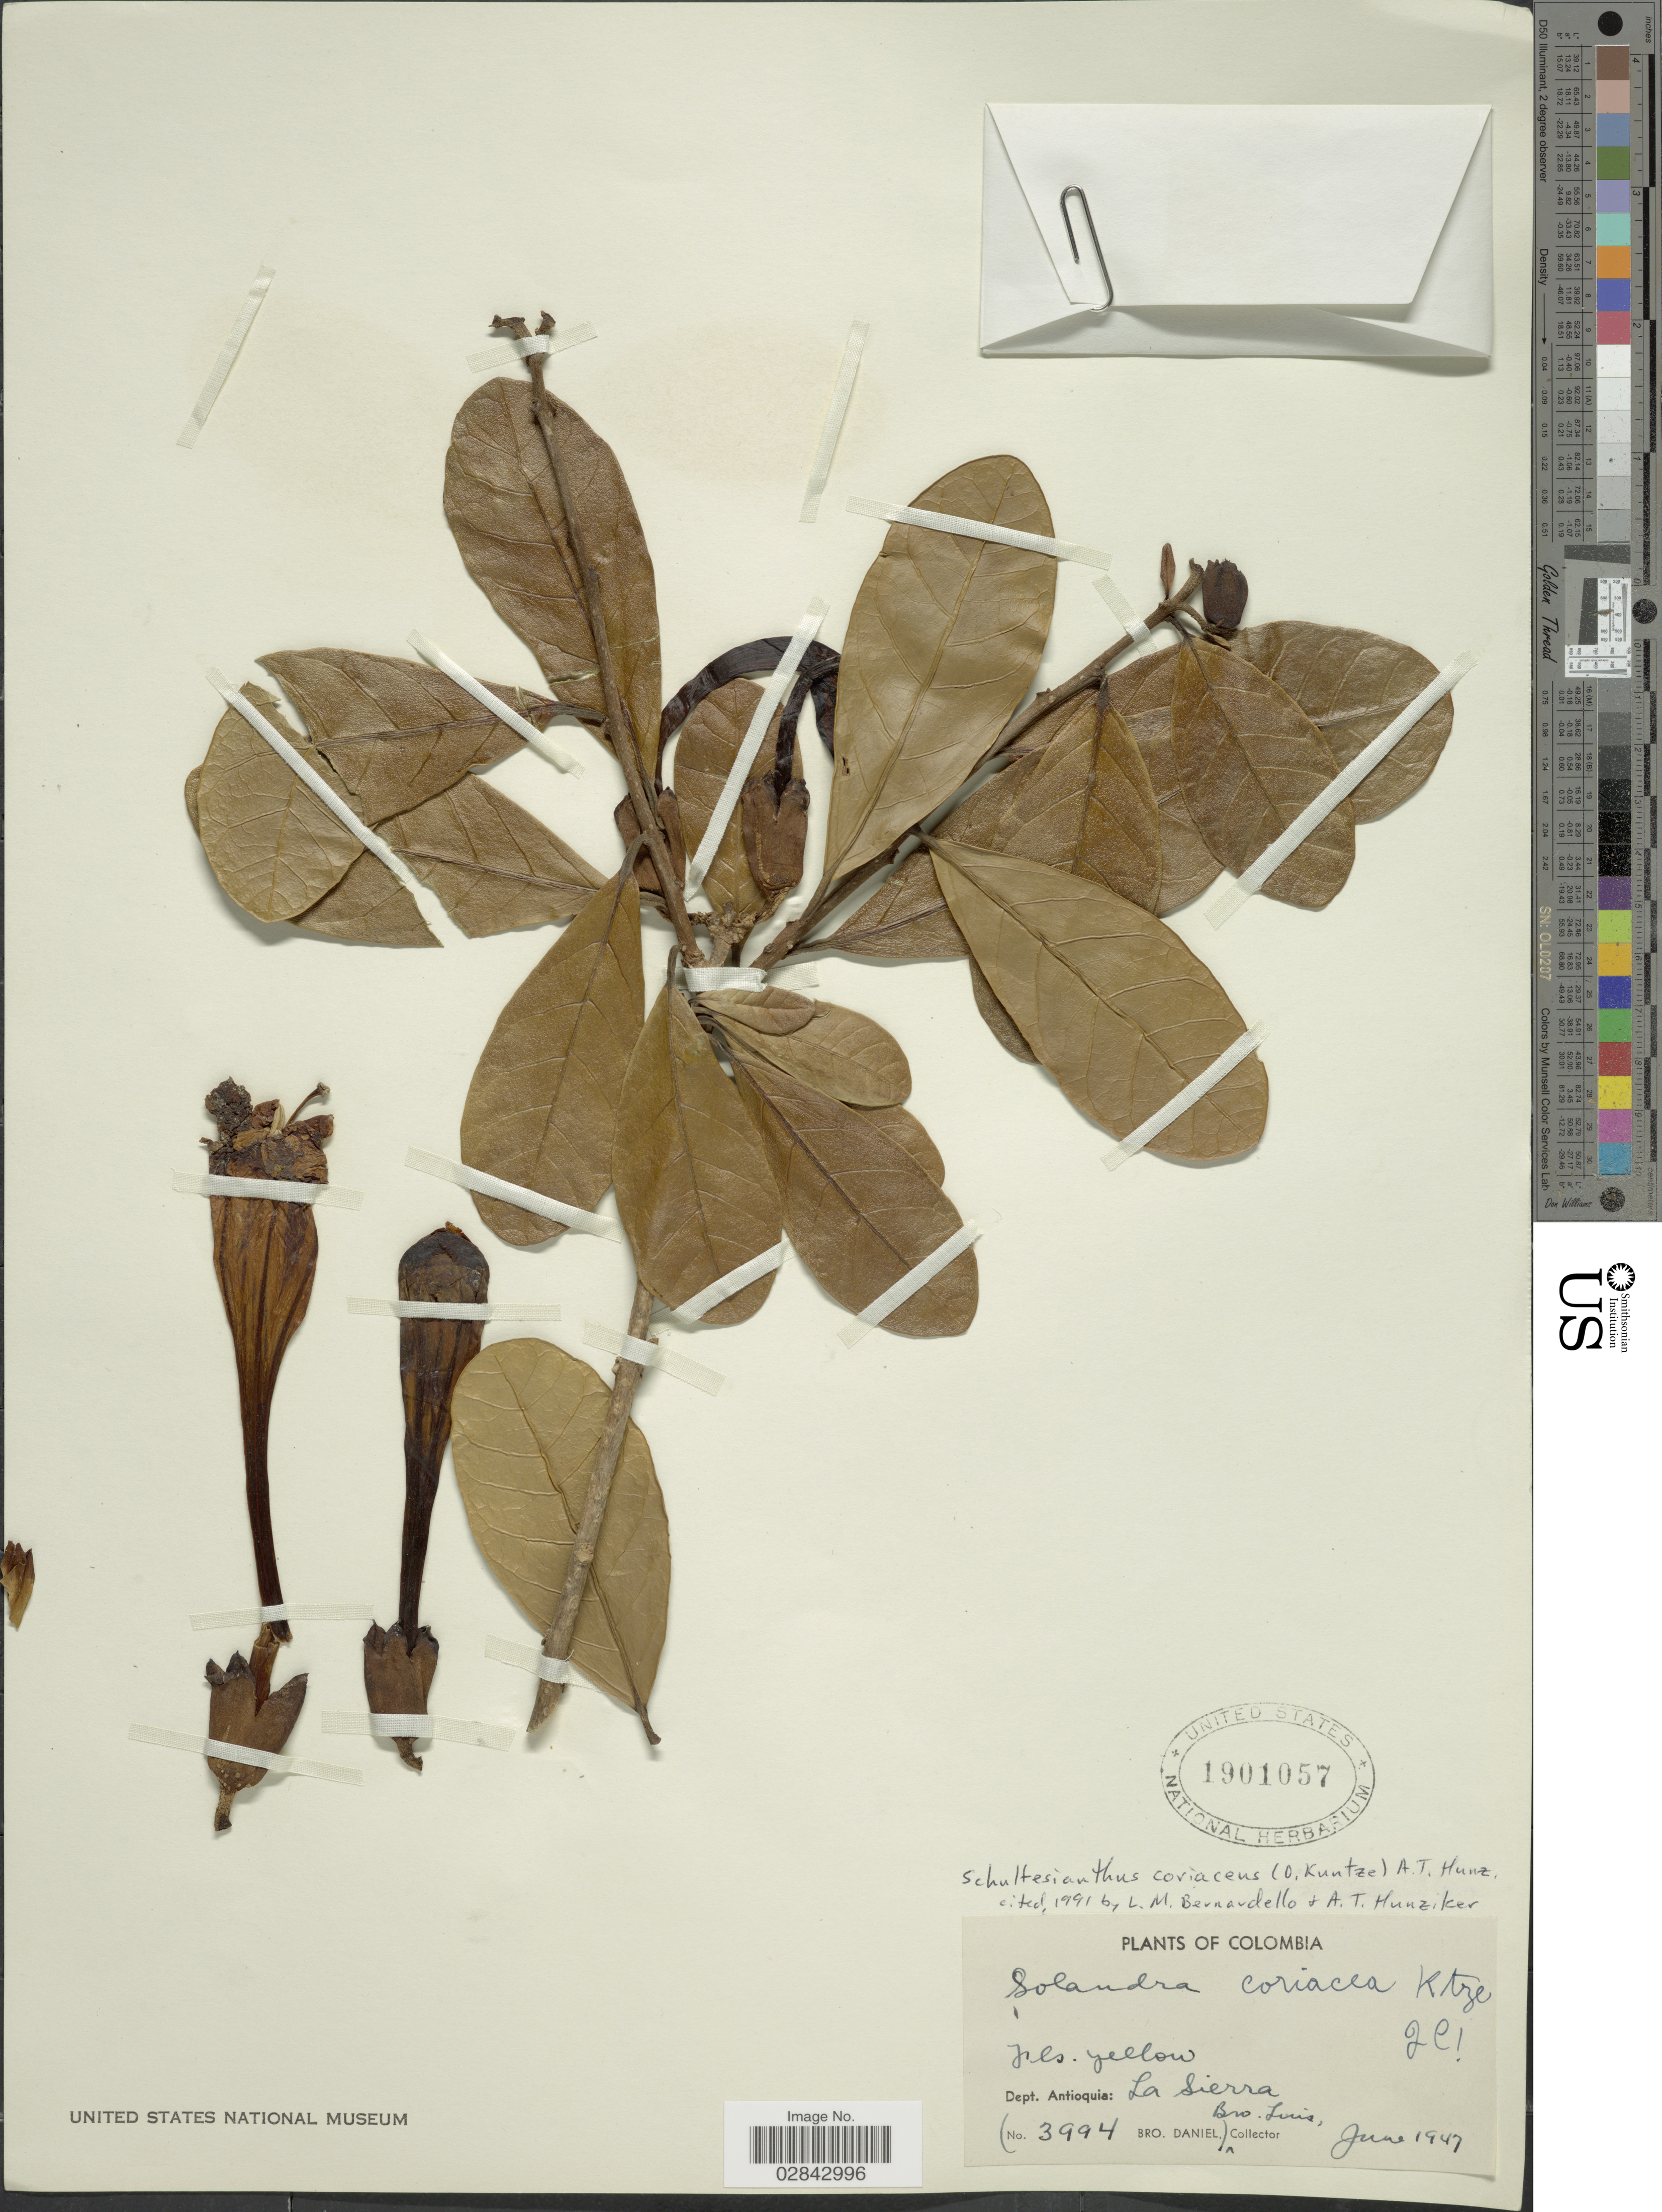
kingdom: Plantae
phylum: Tracheophyta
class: Magnoliopsida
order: Solanales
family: Solanaceae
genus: Schultesianthus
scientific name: Schultesianthus coriaceus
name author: (Kuntze) Hunz.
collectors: Bro. Daniel & Luis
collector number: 3994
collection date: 1947-06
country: Colombia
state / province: Antioquia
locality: Dept. Antioquia: La Sierra.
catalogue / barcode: US 1901057